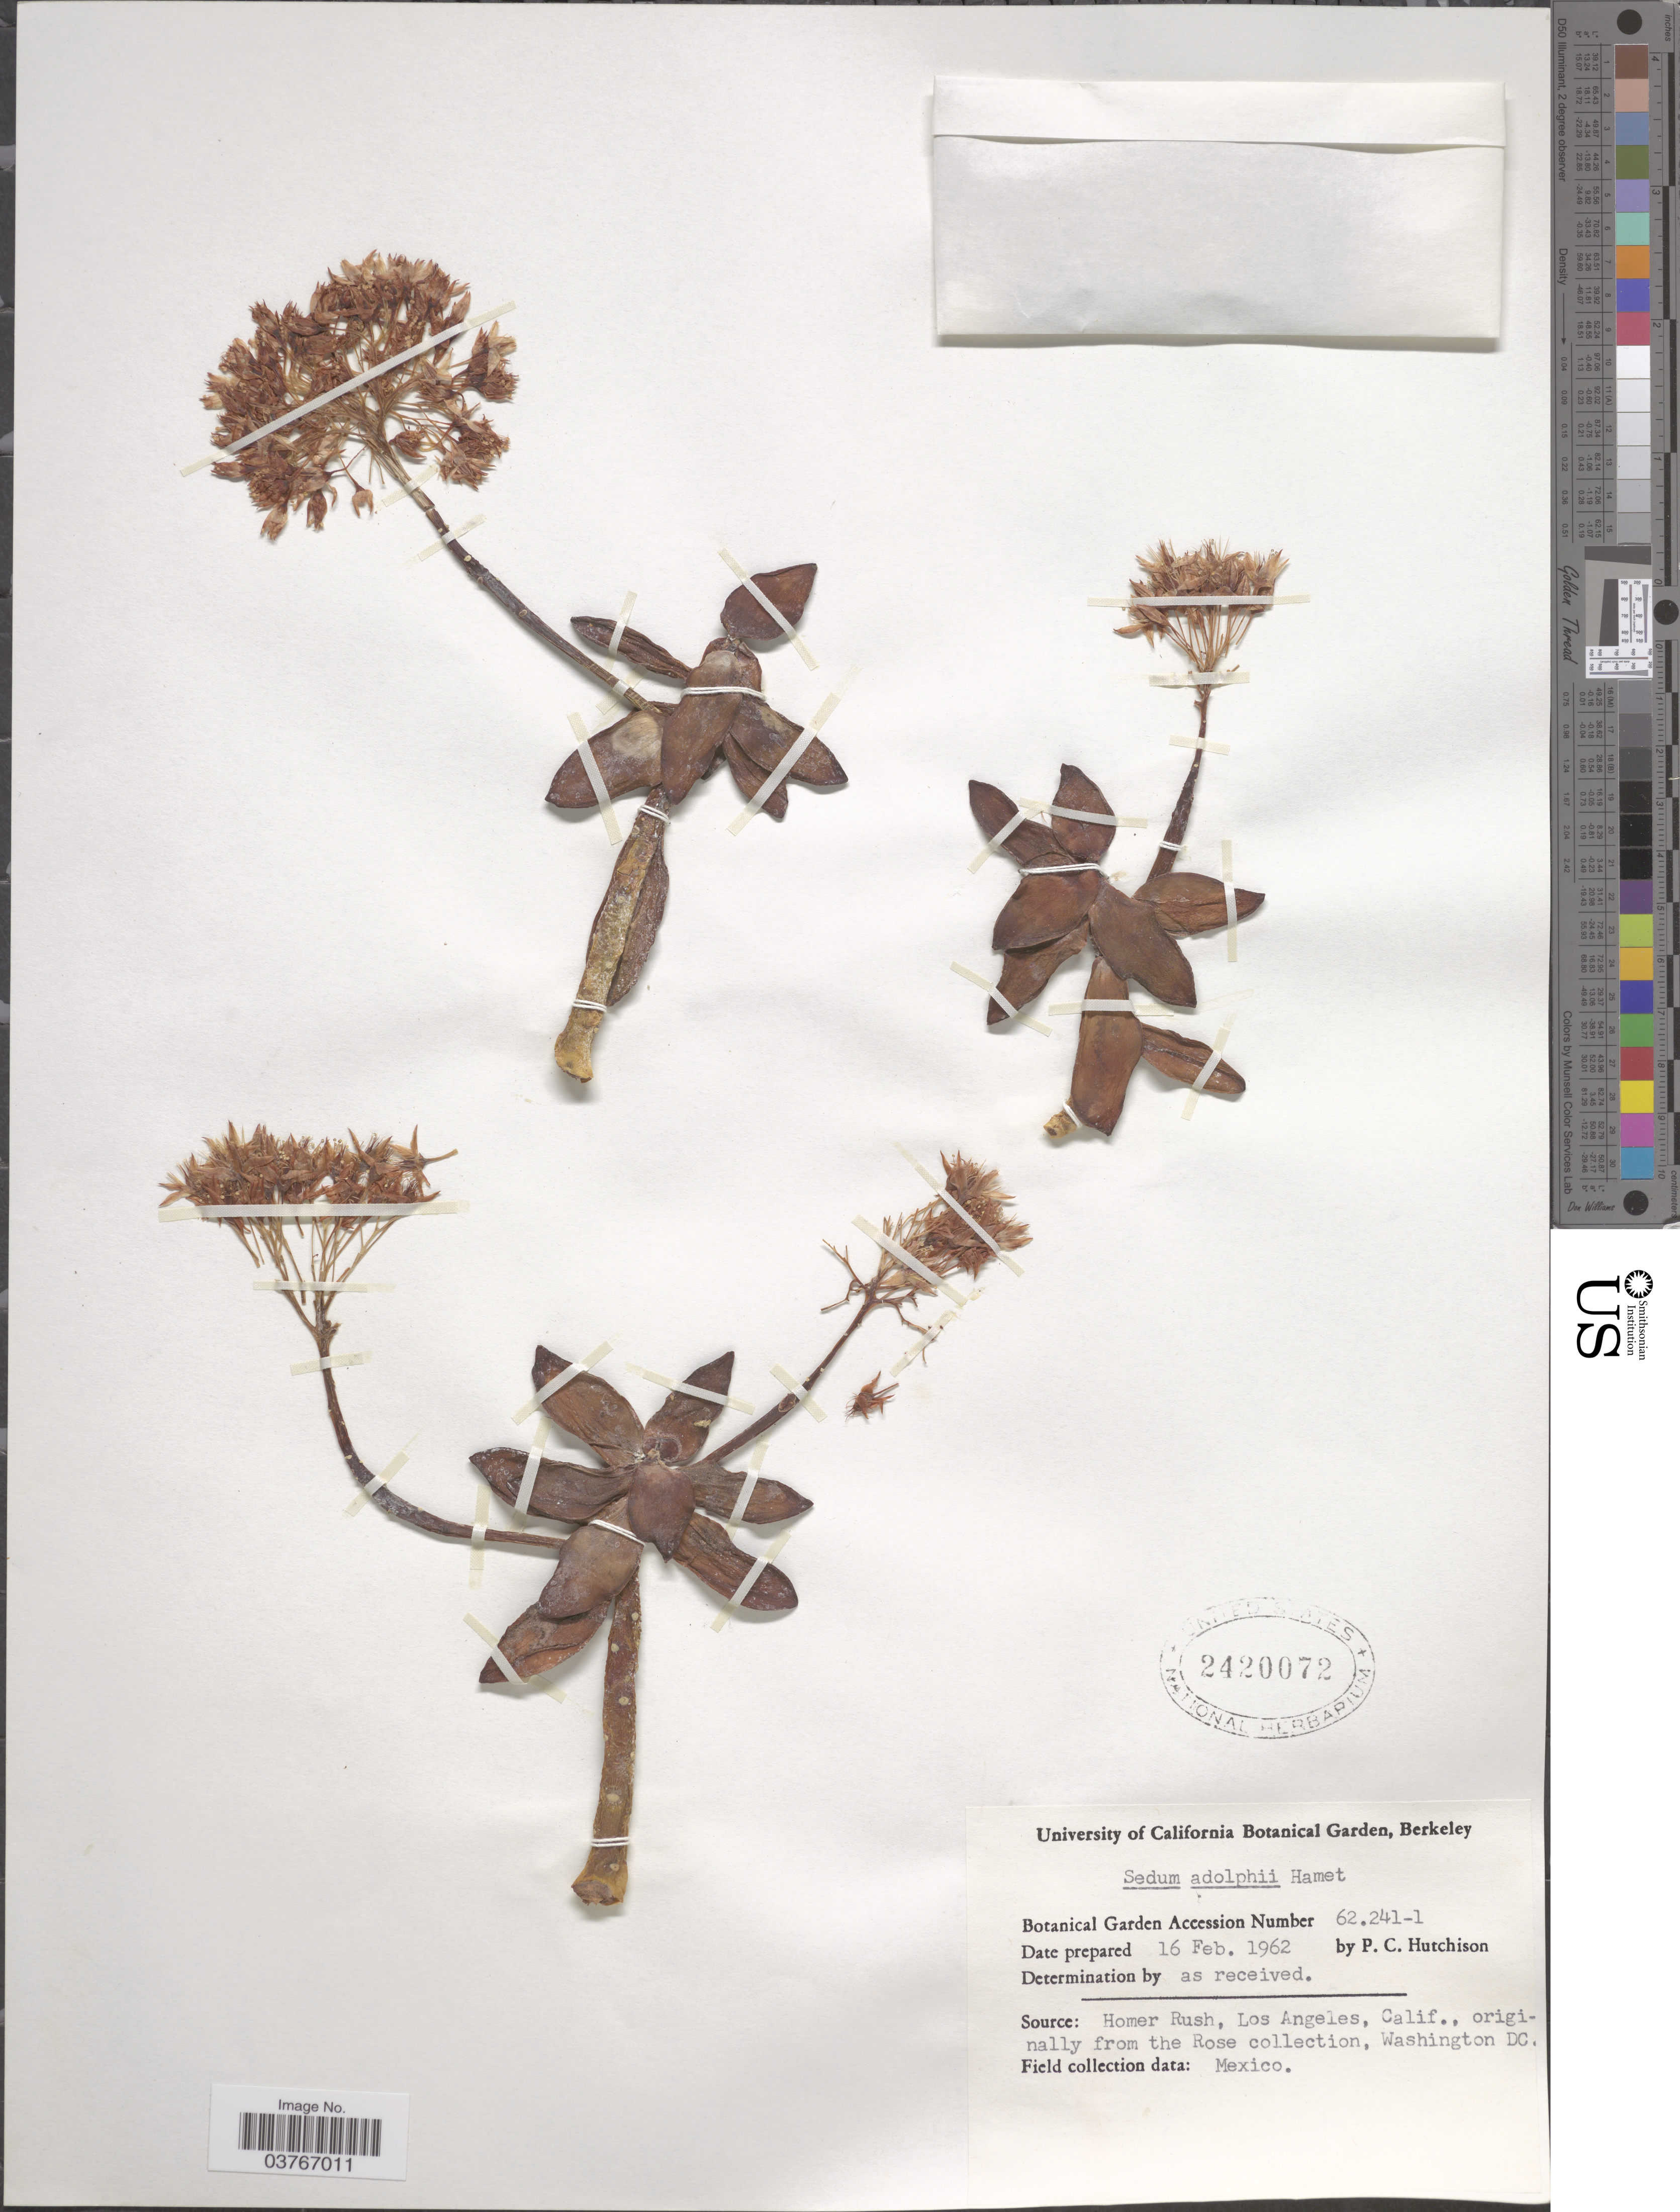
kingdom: Plantae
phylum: Tracheophyta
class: Magnoliopsida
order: Saxifragales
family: Crassulaceae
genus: Sedum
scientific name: Sedum adolphii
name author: Raym.-Hamet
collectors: P. C. Hutchison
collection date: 1962-02-16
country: United States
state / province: California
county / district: Alameda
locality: University of California Botical Garden, Berkeley.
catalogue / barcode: US 2420072